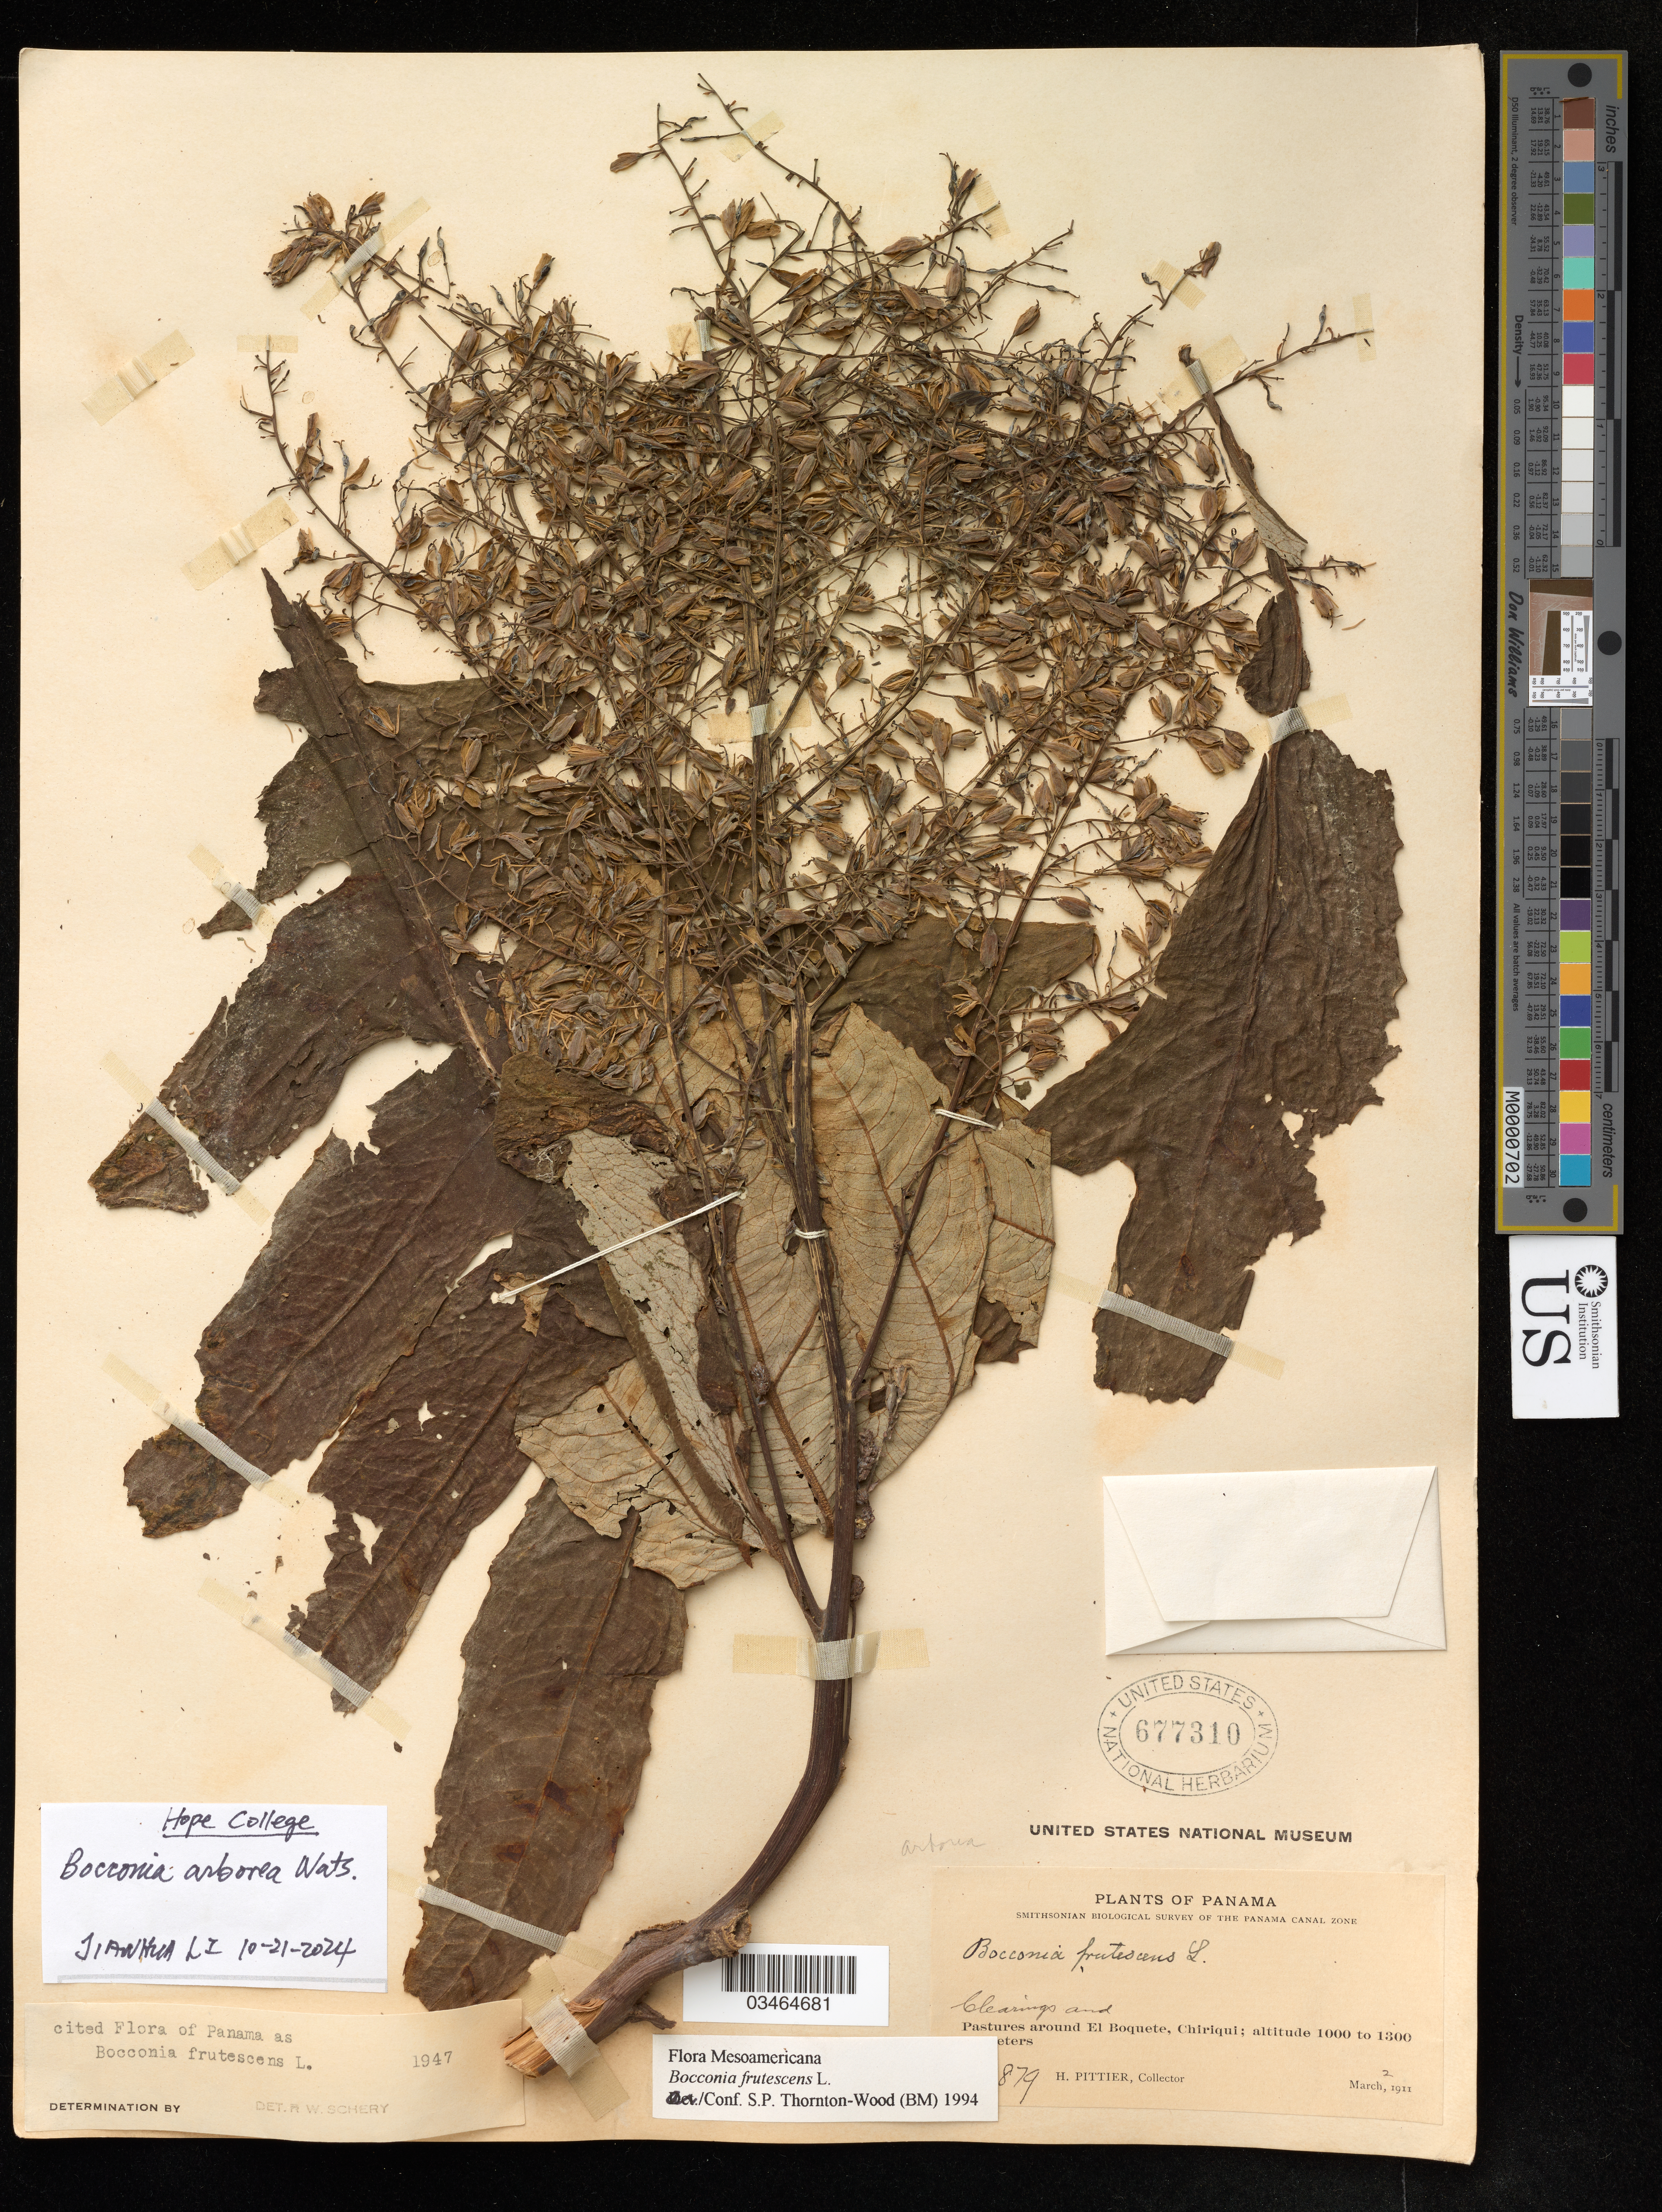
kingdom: Plantae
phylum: Tracheophyta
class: Magnoliopsida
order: Ranunculales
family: Papaveraceae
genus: Bocconia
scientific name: Bocconia arborea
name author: S. Watson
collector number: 879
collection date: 1911-03-02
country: Panama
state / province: Chiriqui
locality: The Panama Canal Zone. Pastures around El Boquete.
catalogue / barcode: US 677310